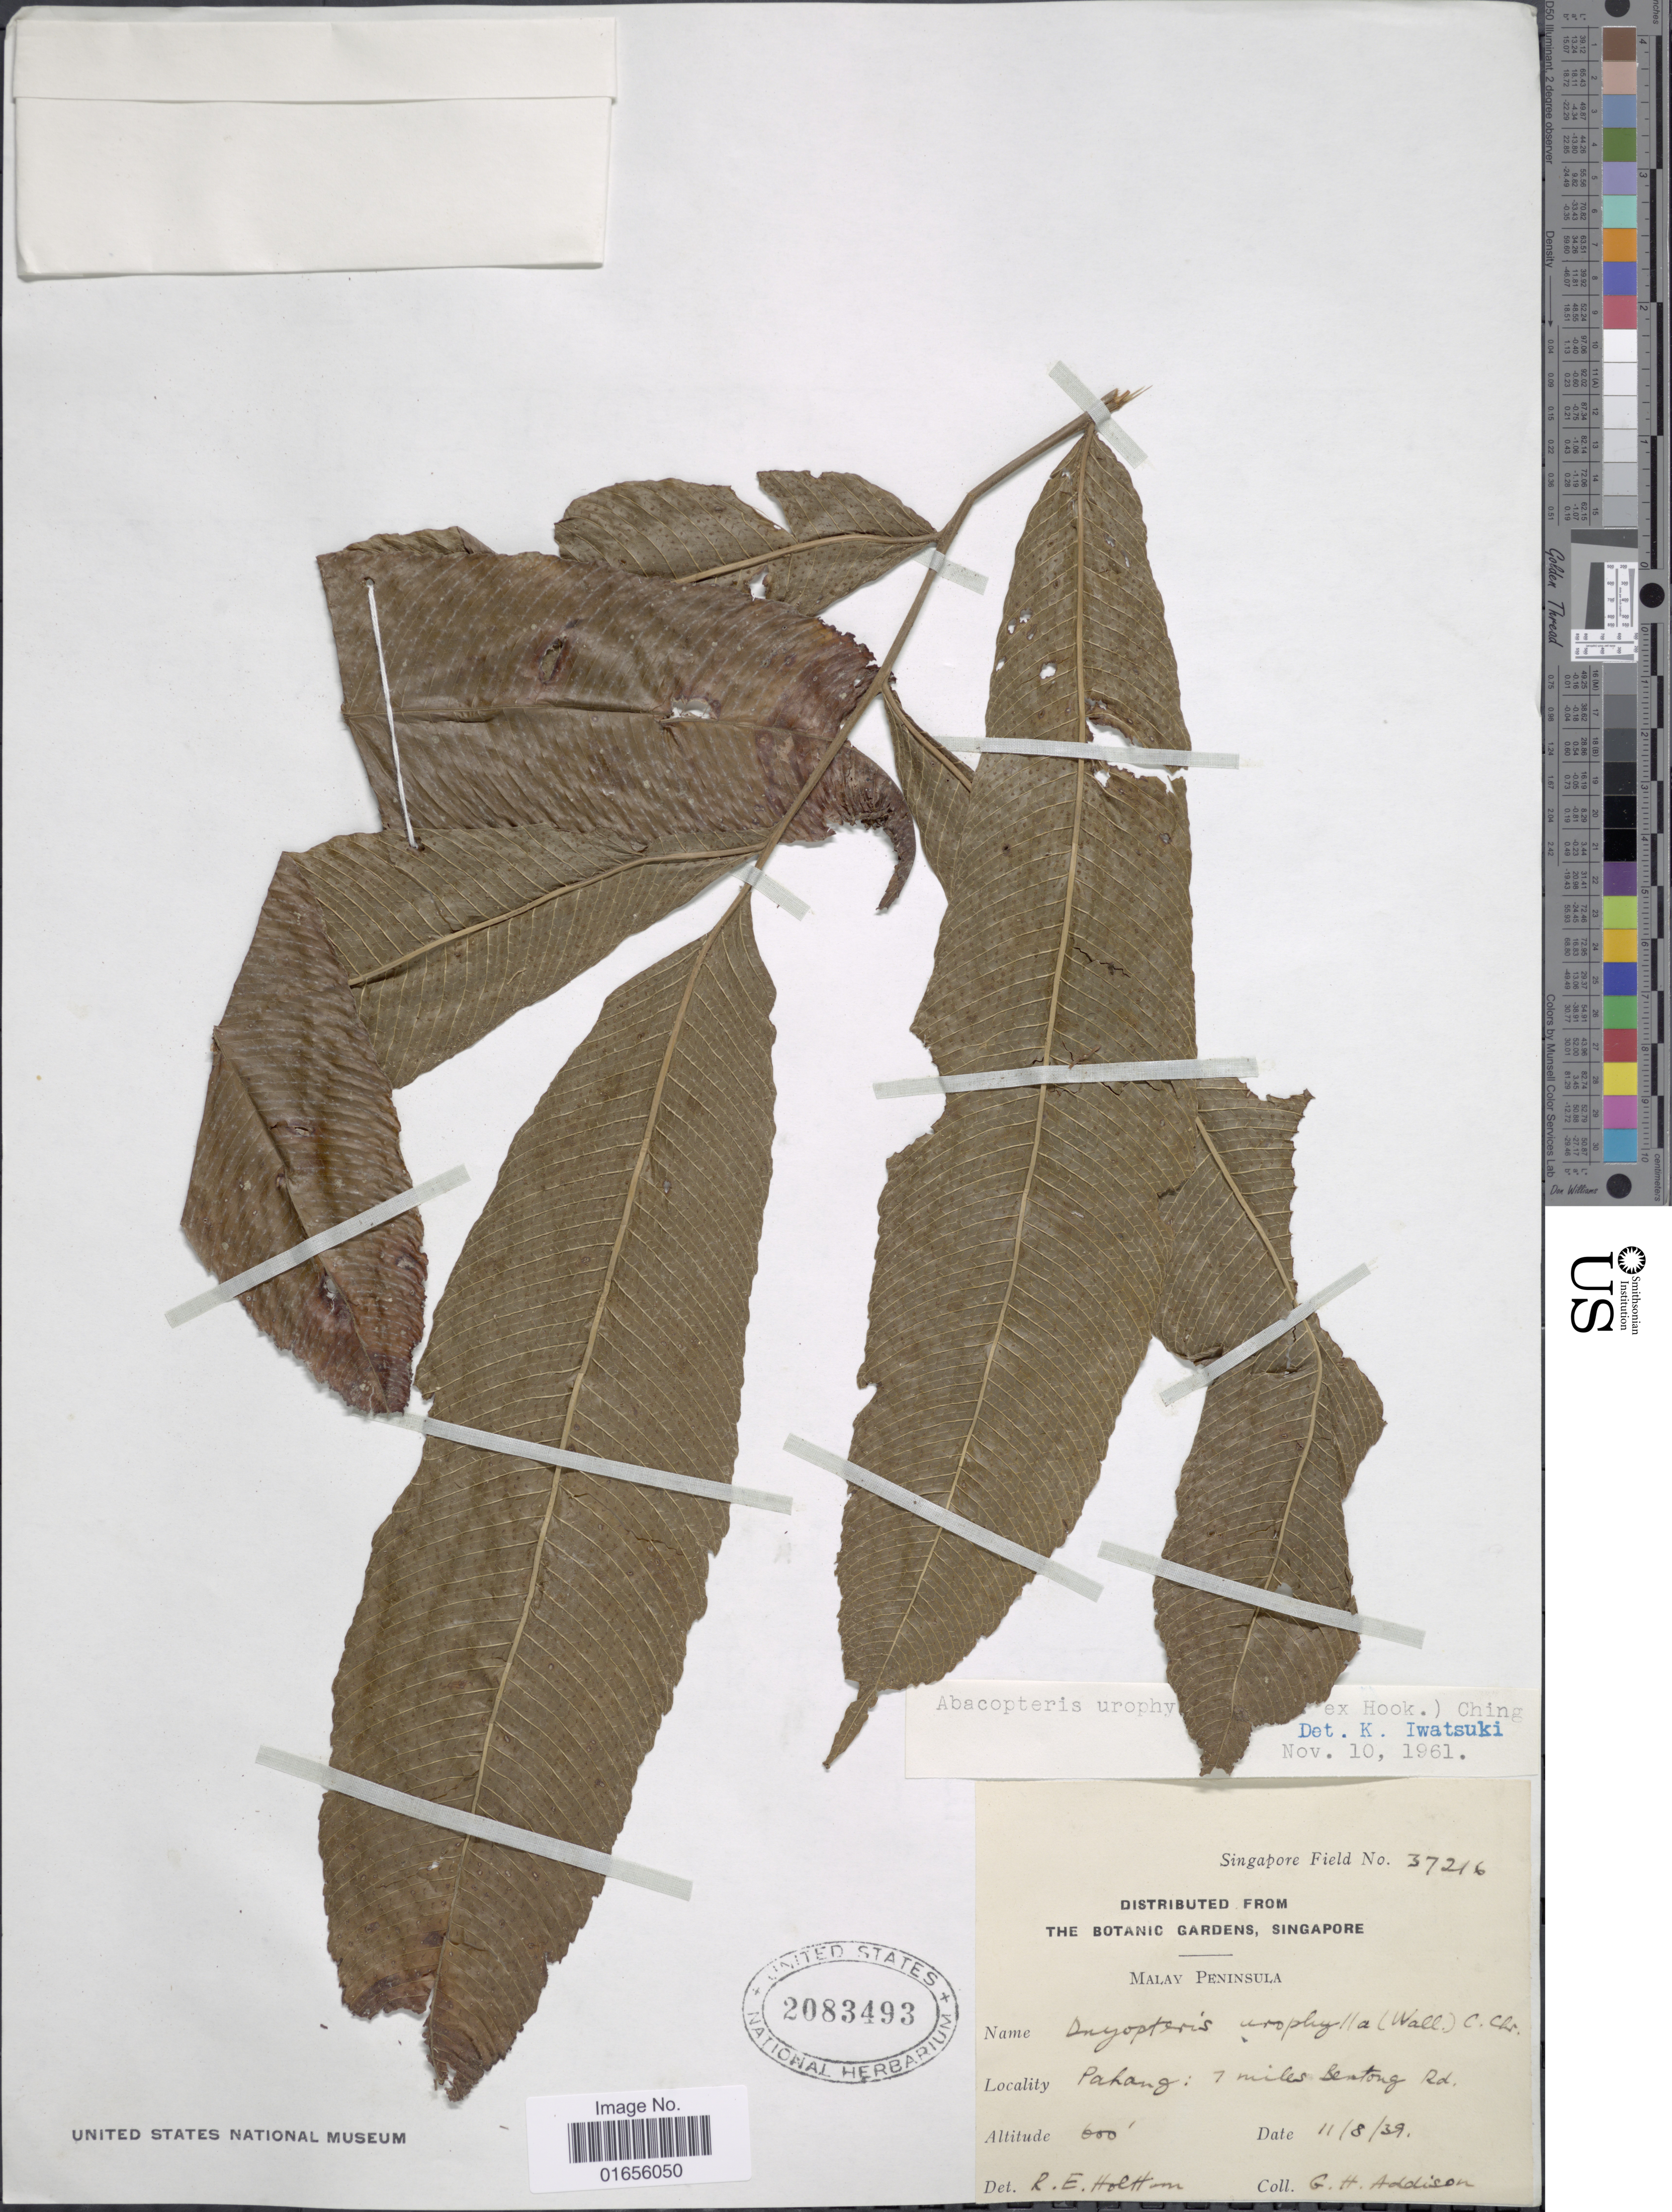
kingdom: Plantae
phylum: Tracheophyta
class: Polypodiopsida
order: Polypodiales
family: Thelypteridaceae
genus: Pronephrium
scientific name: Pronephrium repandum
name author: (Fée) Holttum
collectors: G. Addison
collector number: Singapore Field 37216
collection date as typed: Transcribed d/m/y: 11/8/39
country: Malaysia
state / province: Pahang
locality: Malay Peninsula; 7 miles Bentong Rd. [interpreted]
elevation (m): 183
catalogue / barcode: US 2083493